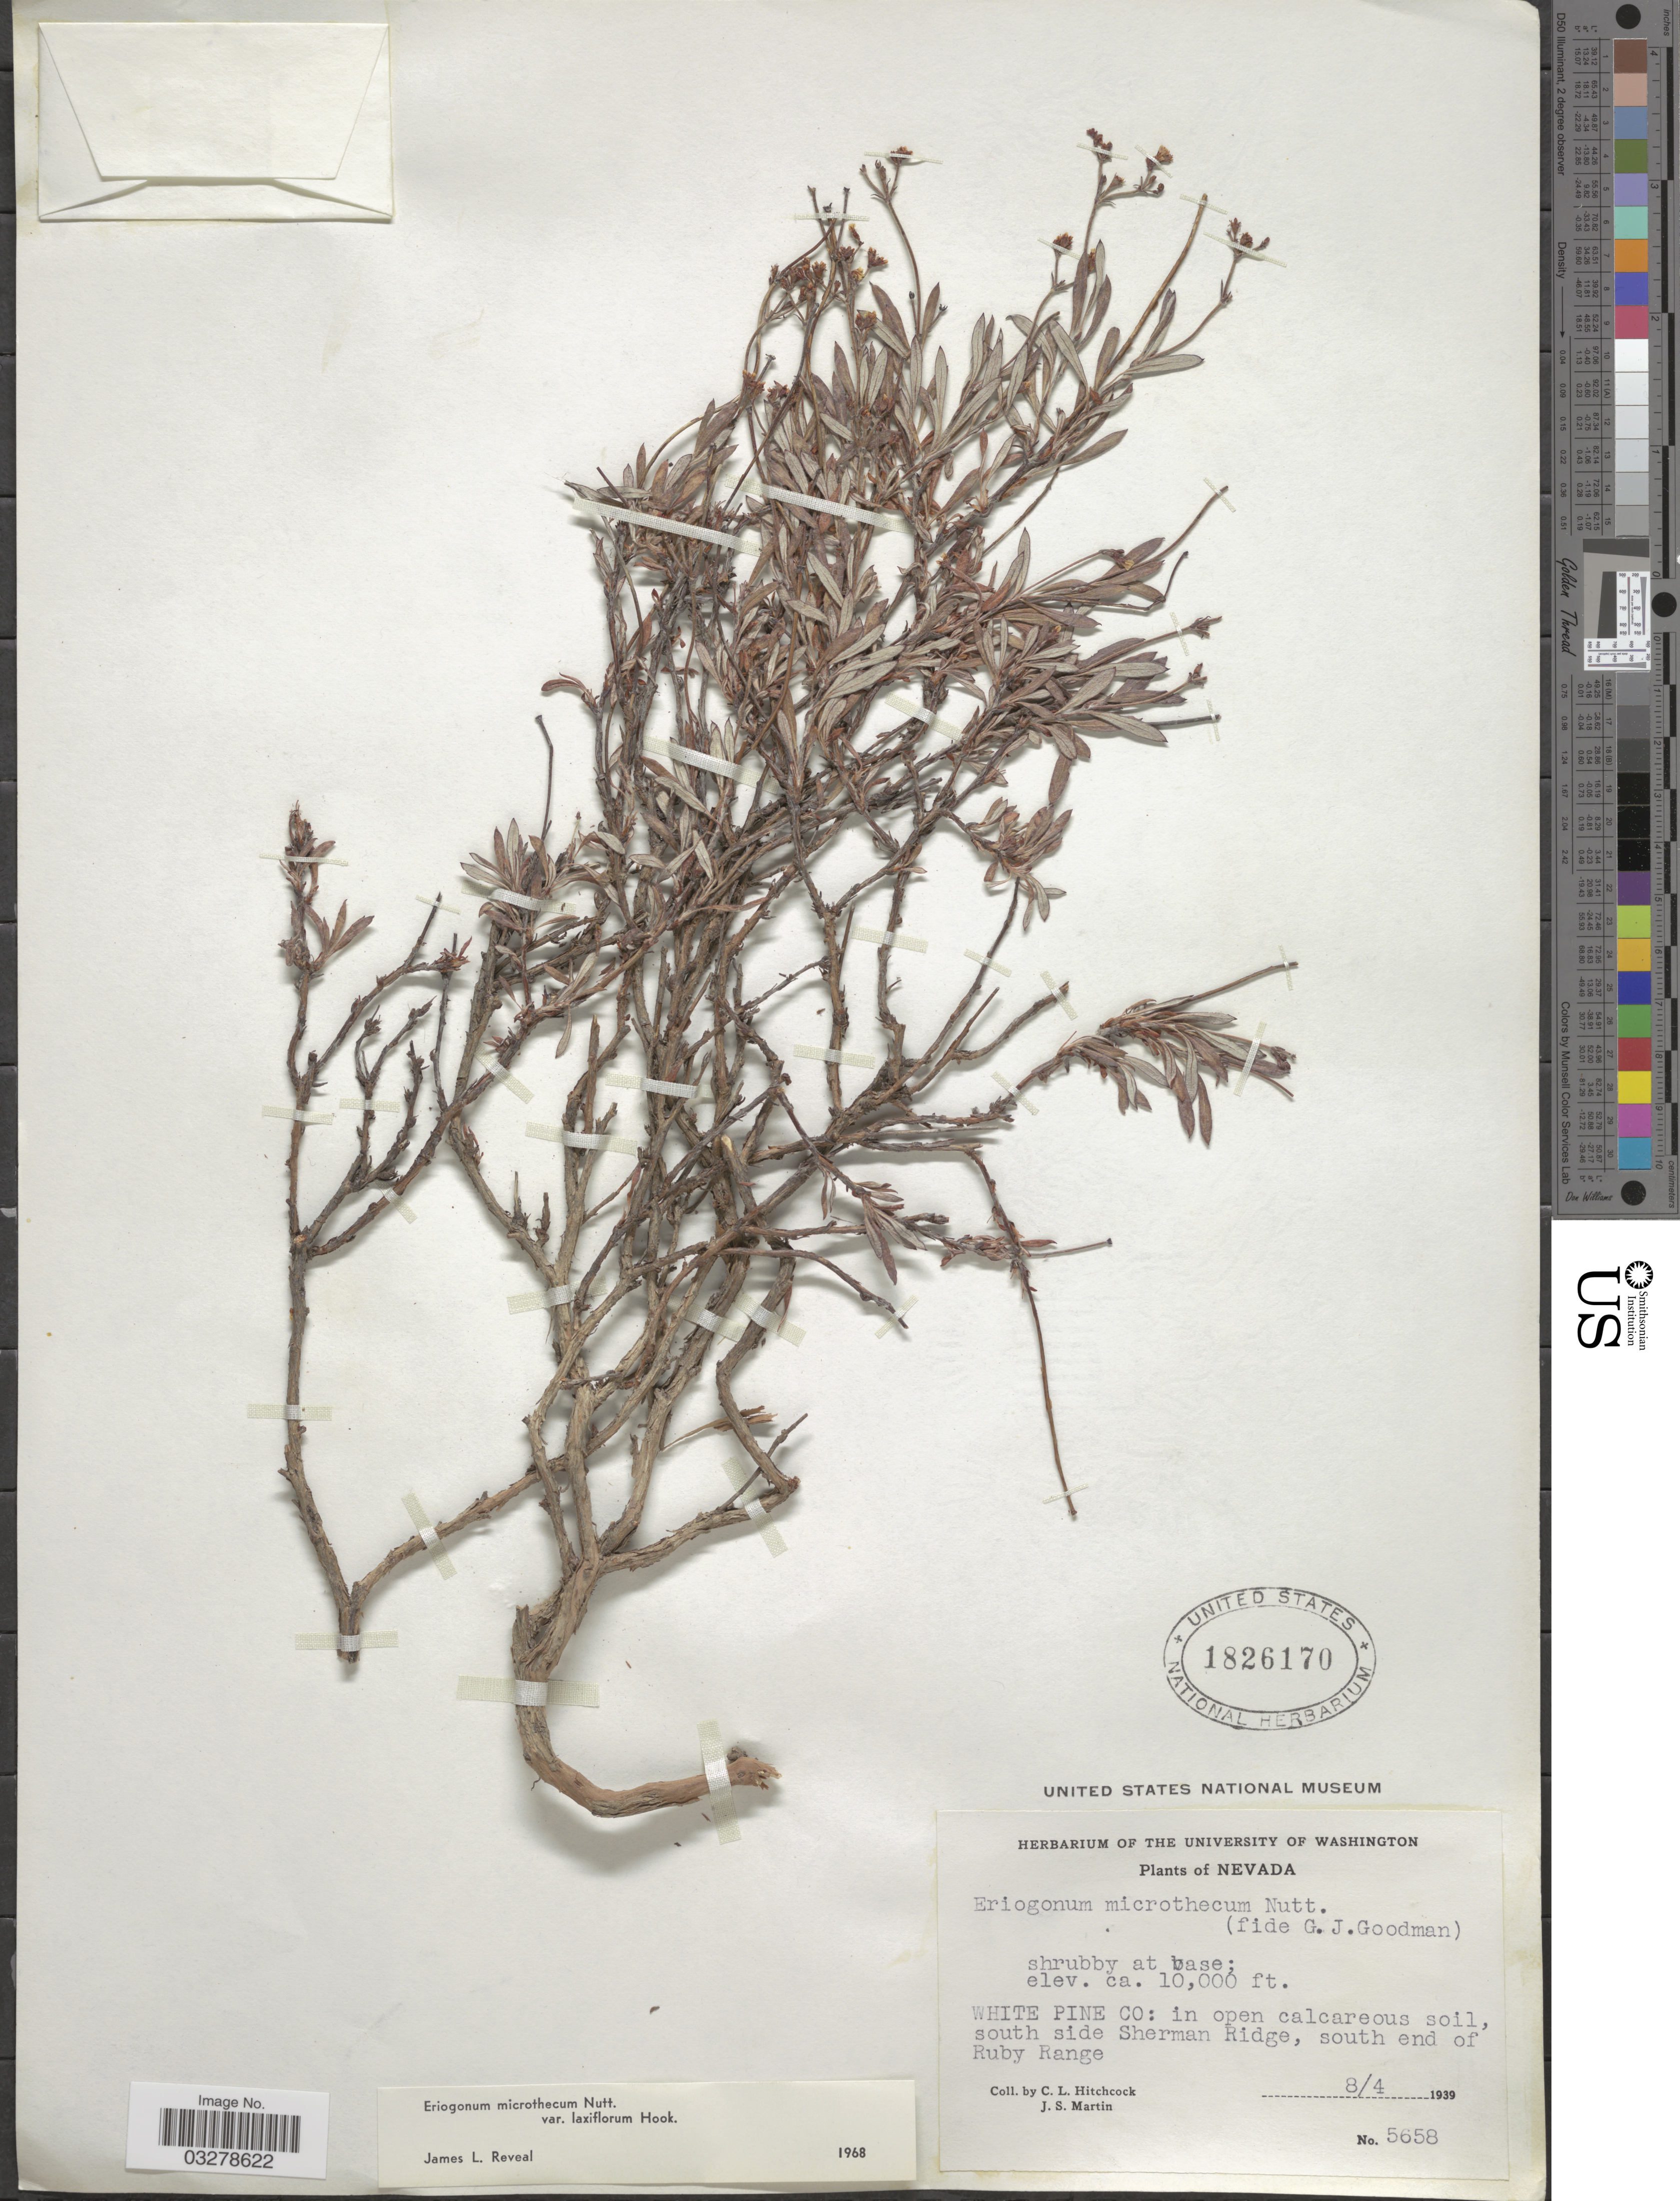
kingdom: Plantae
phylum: Tracheophyta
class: Magnoliopsida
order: Caryophyllales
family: Polygonaceae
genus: Eriogonum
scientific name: Eriogonum microtheca var. laxiflorum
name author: Hook.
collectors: C. L. Hitchcock & J. S. Martin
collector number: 5658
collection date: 1939-08-04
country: United States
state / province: Nevada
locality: White Pine Co: south side Sherman Ridge, south end of Ruby Range.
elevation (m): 3048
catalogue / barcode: US 1826170